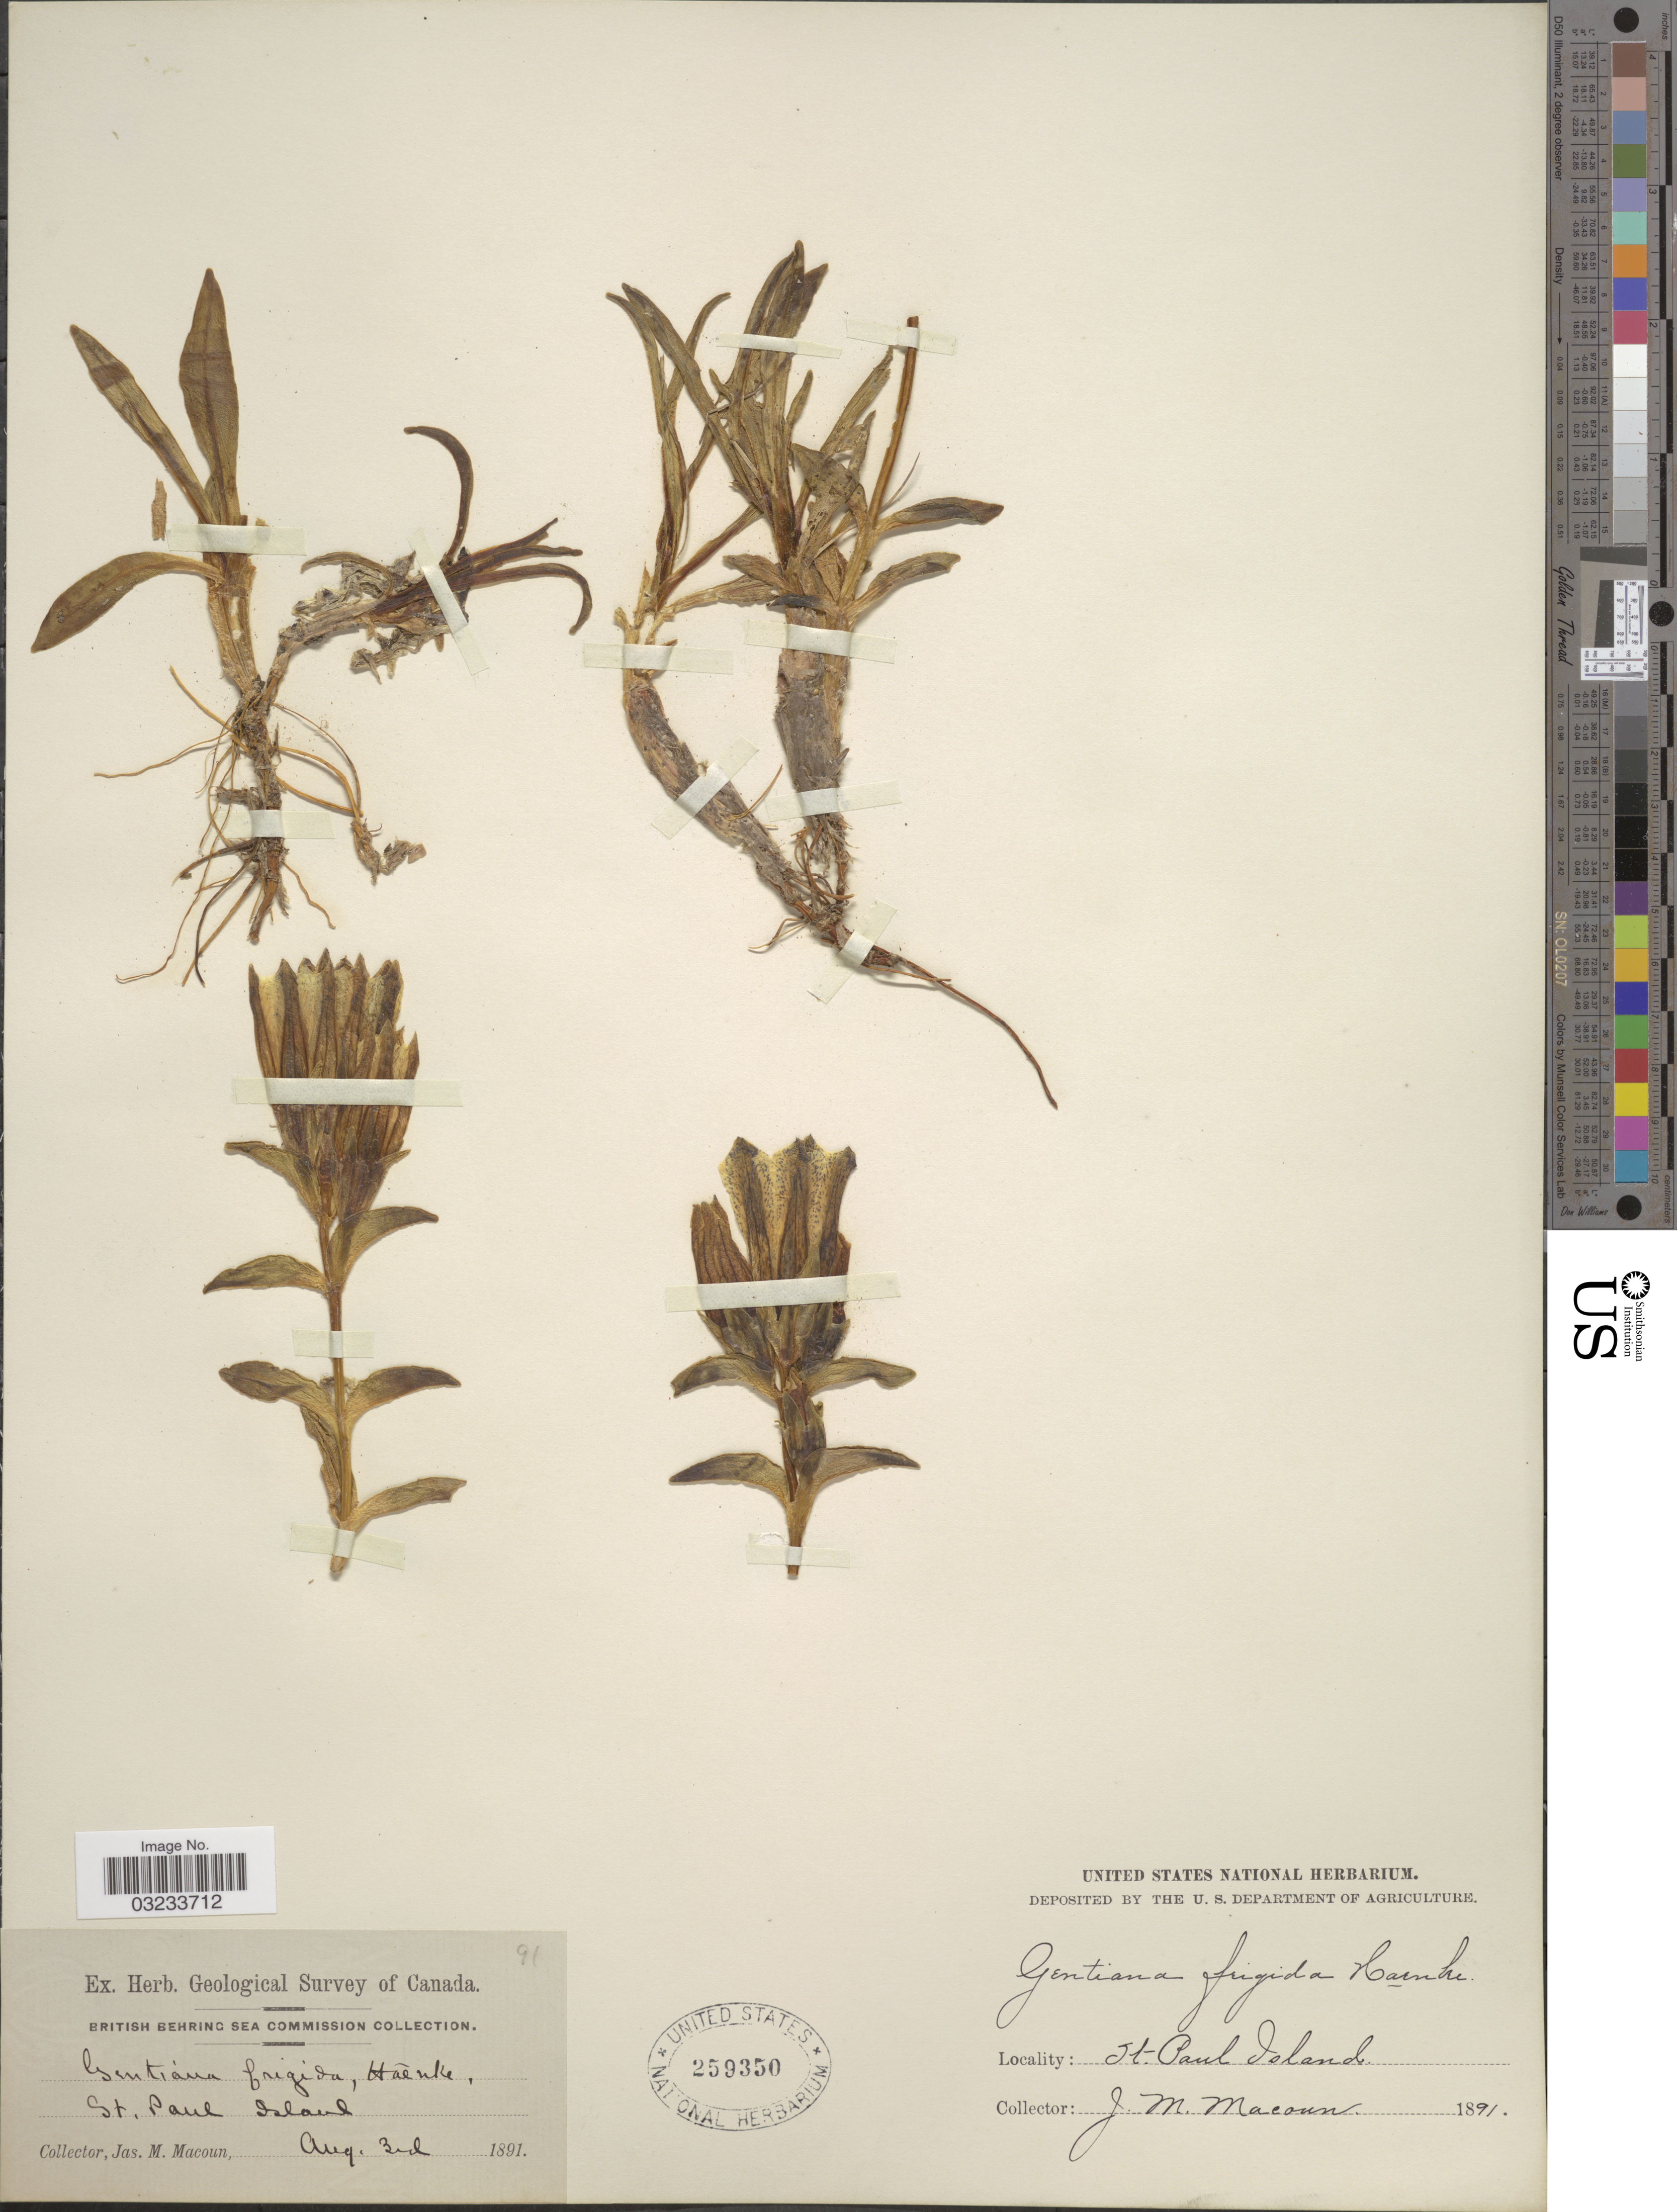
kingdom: Plantae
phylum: Tracheophyta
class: Magnoliopsida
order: Gentianales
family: Gentianaceae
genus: Gentiana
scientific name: Gentiana algida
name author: Pall.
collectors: J. M. Macoun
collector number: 91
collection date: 1891-08-03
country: United States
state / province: Alaska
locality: St. Paul Island.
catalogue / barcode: US 259350